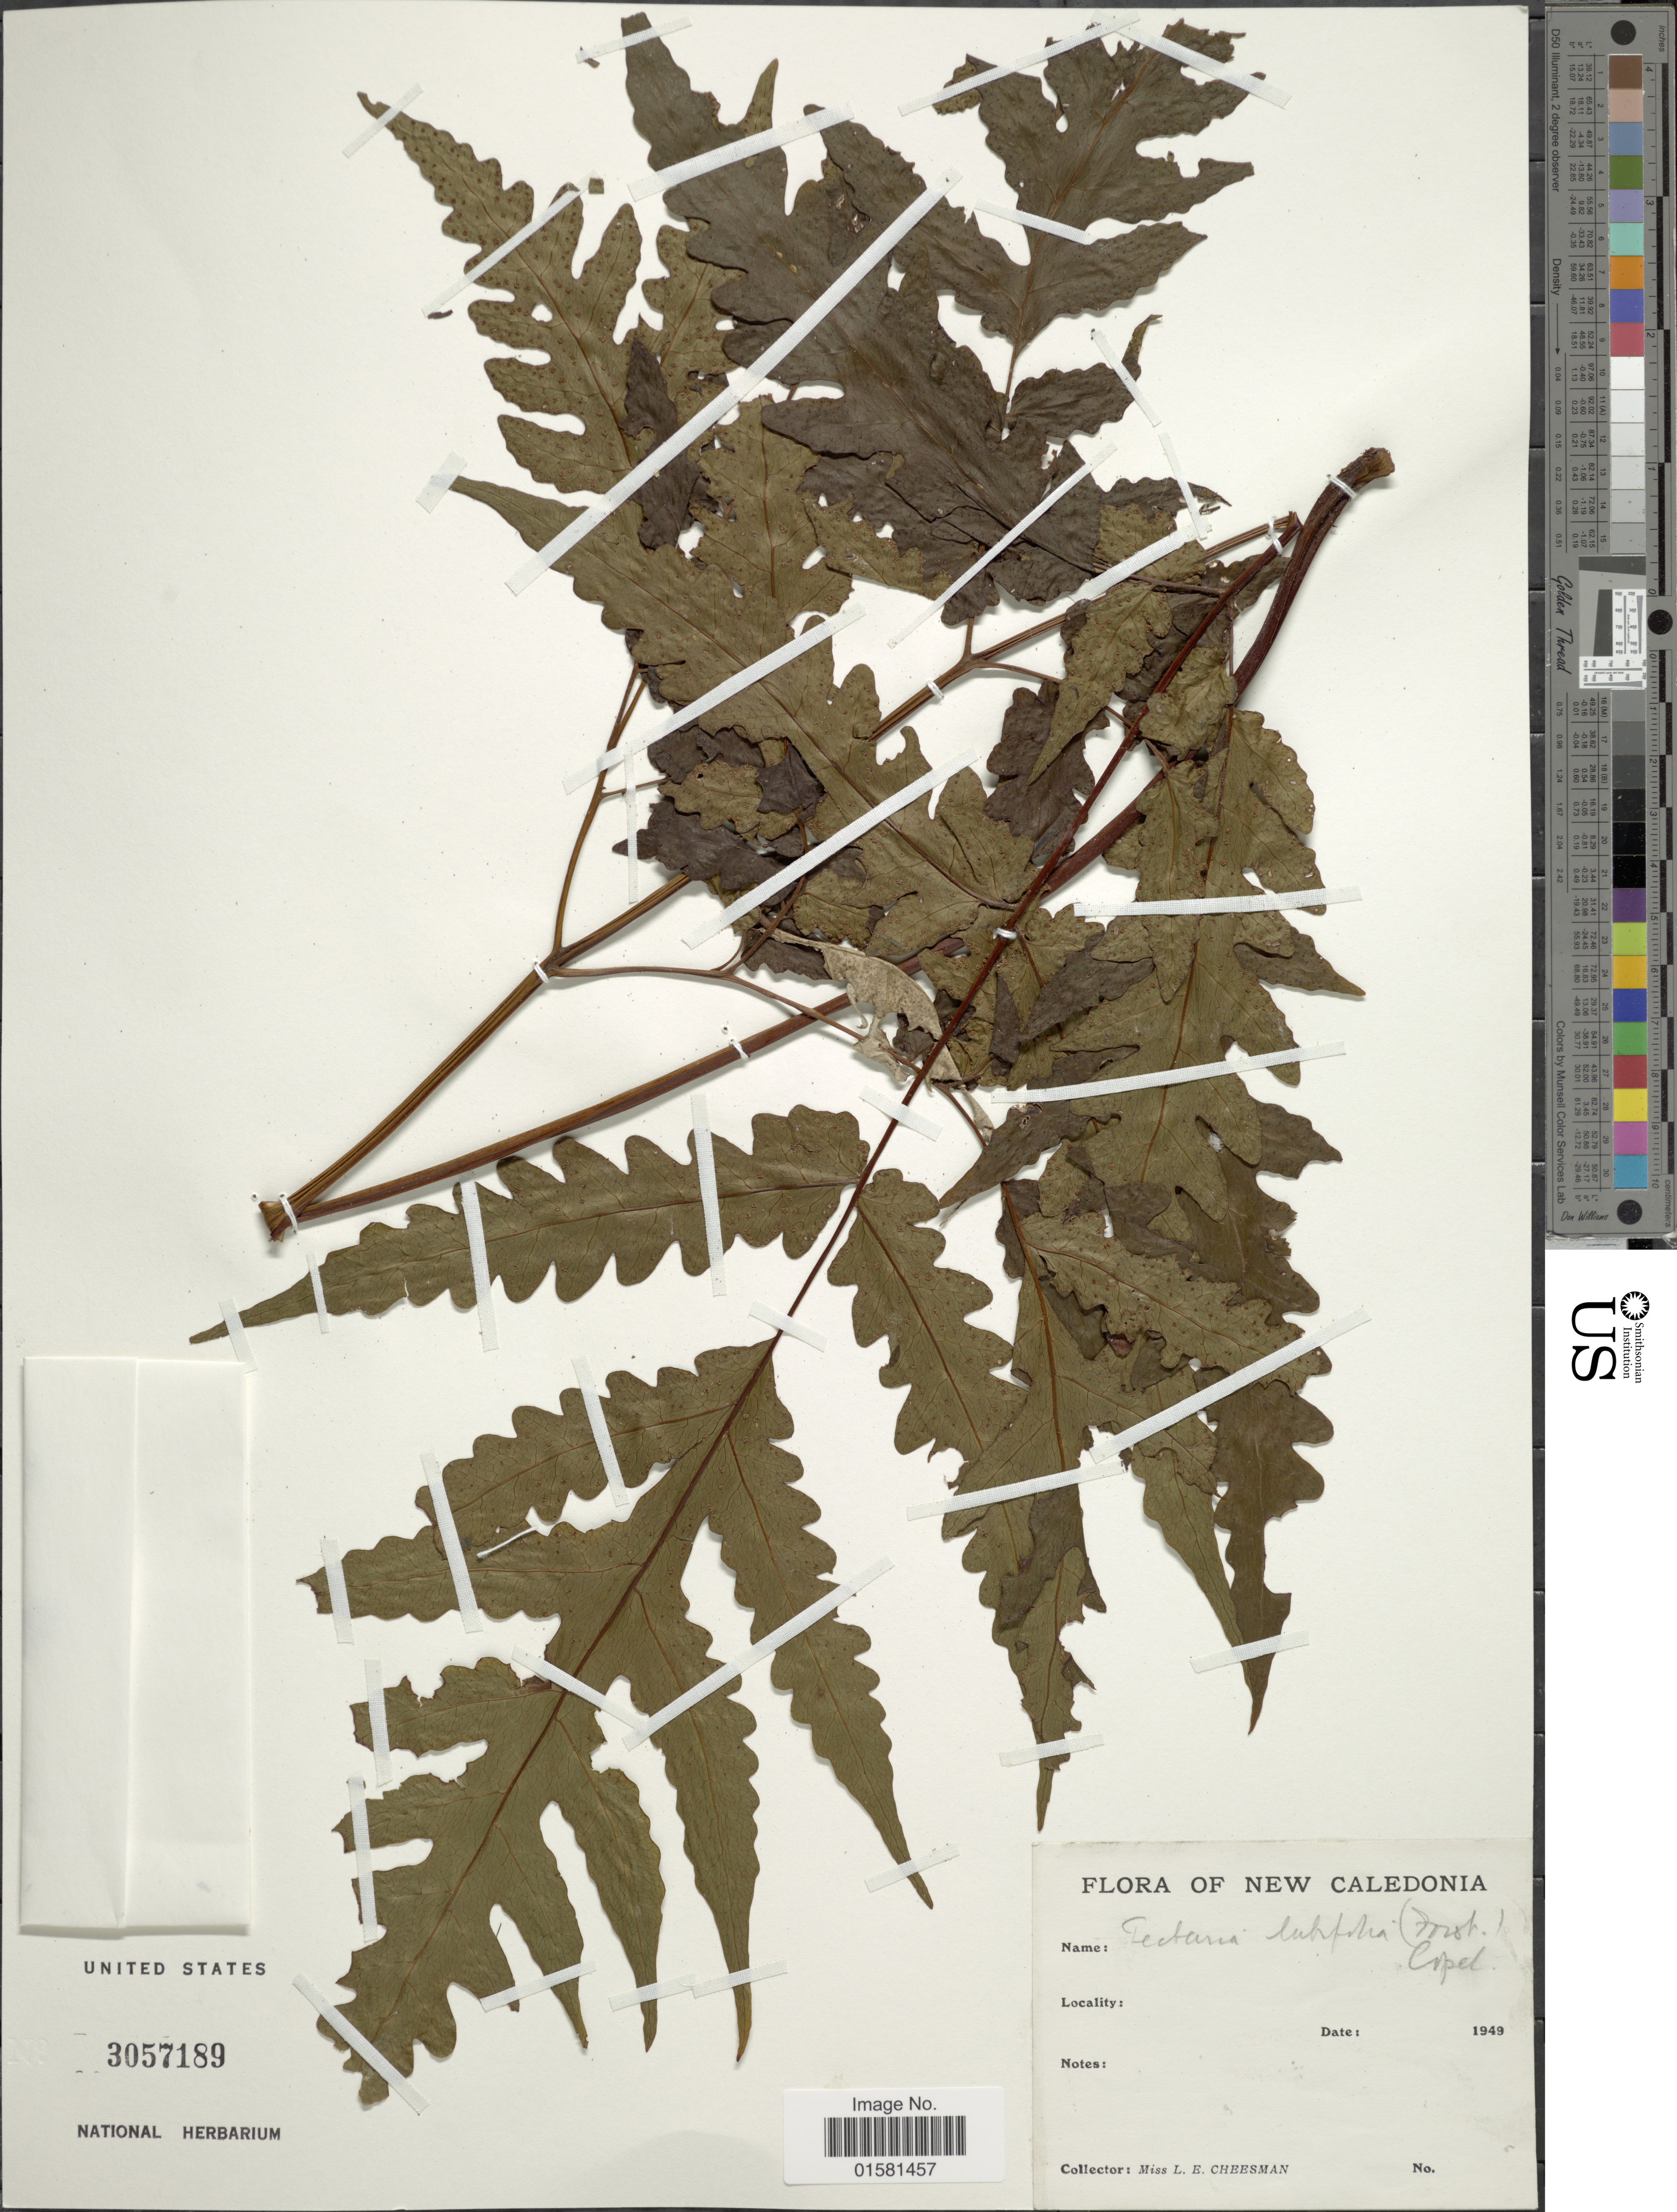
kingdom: Plantae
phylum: Tracheophyta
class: Polypodiopsida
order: Polypodiales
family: Tectariaceae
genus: Tectaria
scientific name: Tectaria latifolia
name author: (G. Forst.) Copel.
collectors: L. E. Cheesman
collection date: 1949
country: New Caledonia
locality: New Caledonia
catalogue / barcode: US 3057189